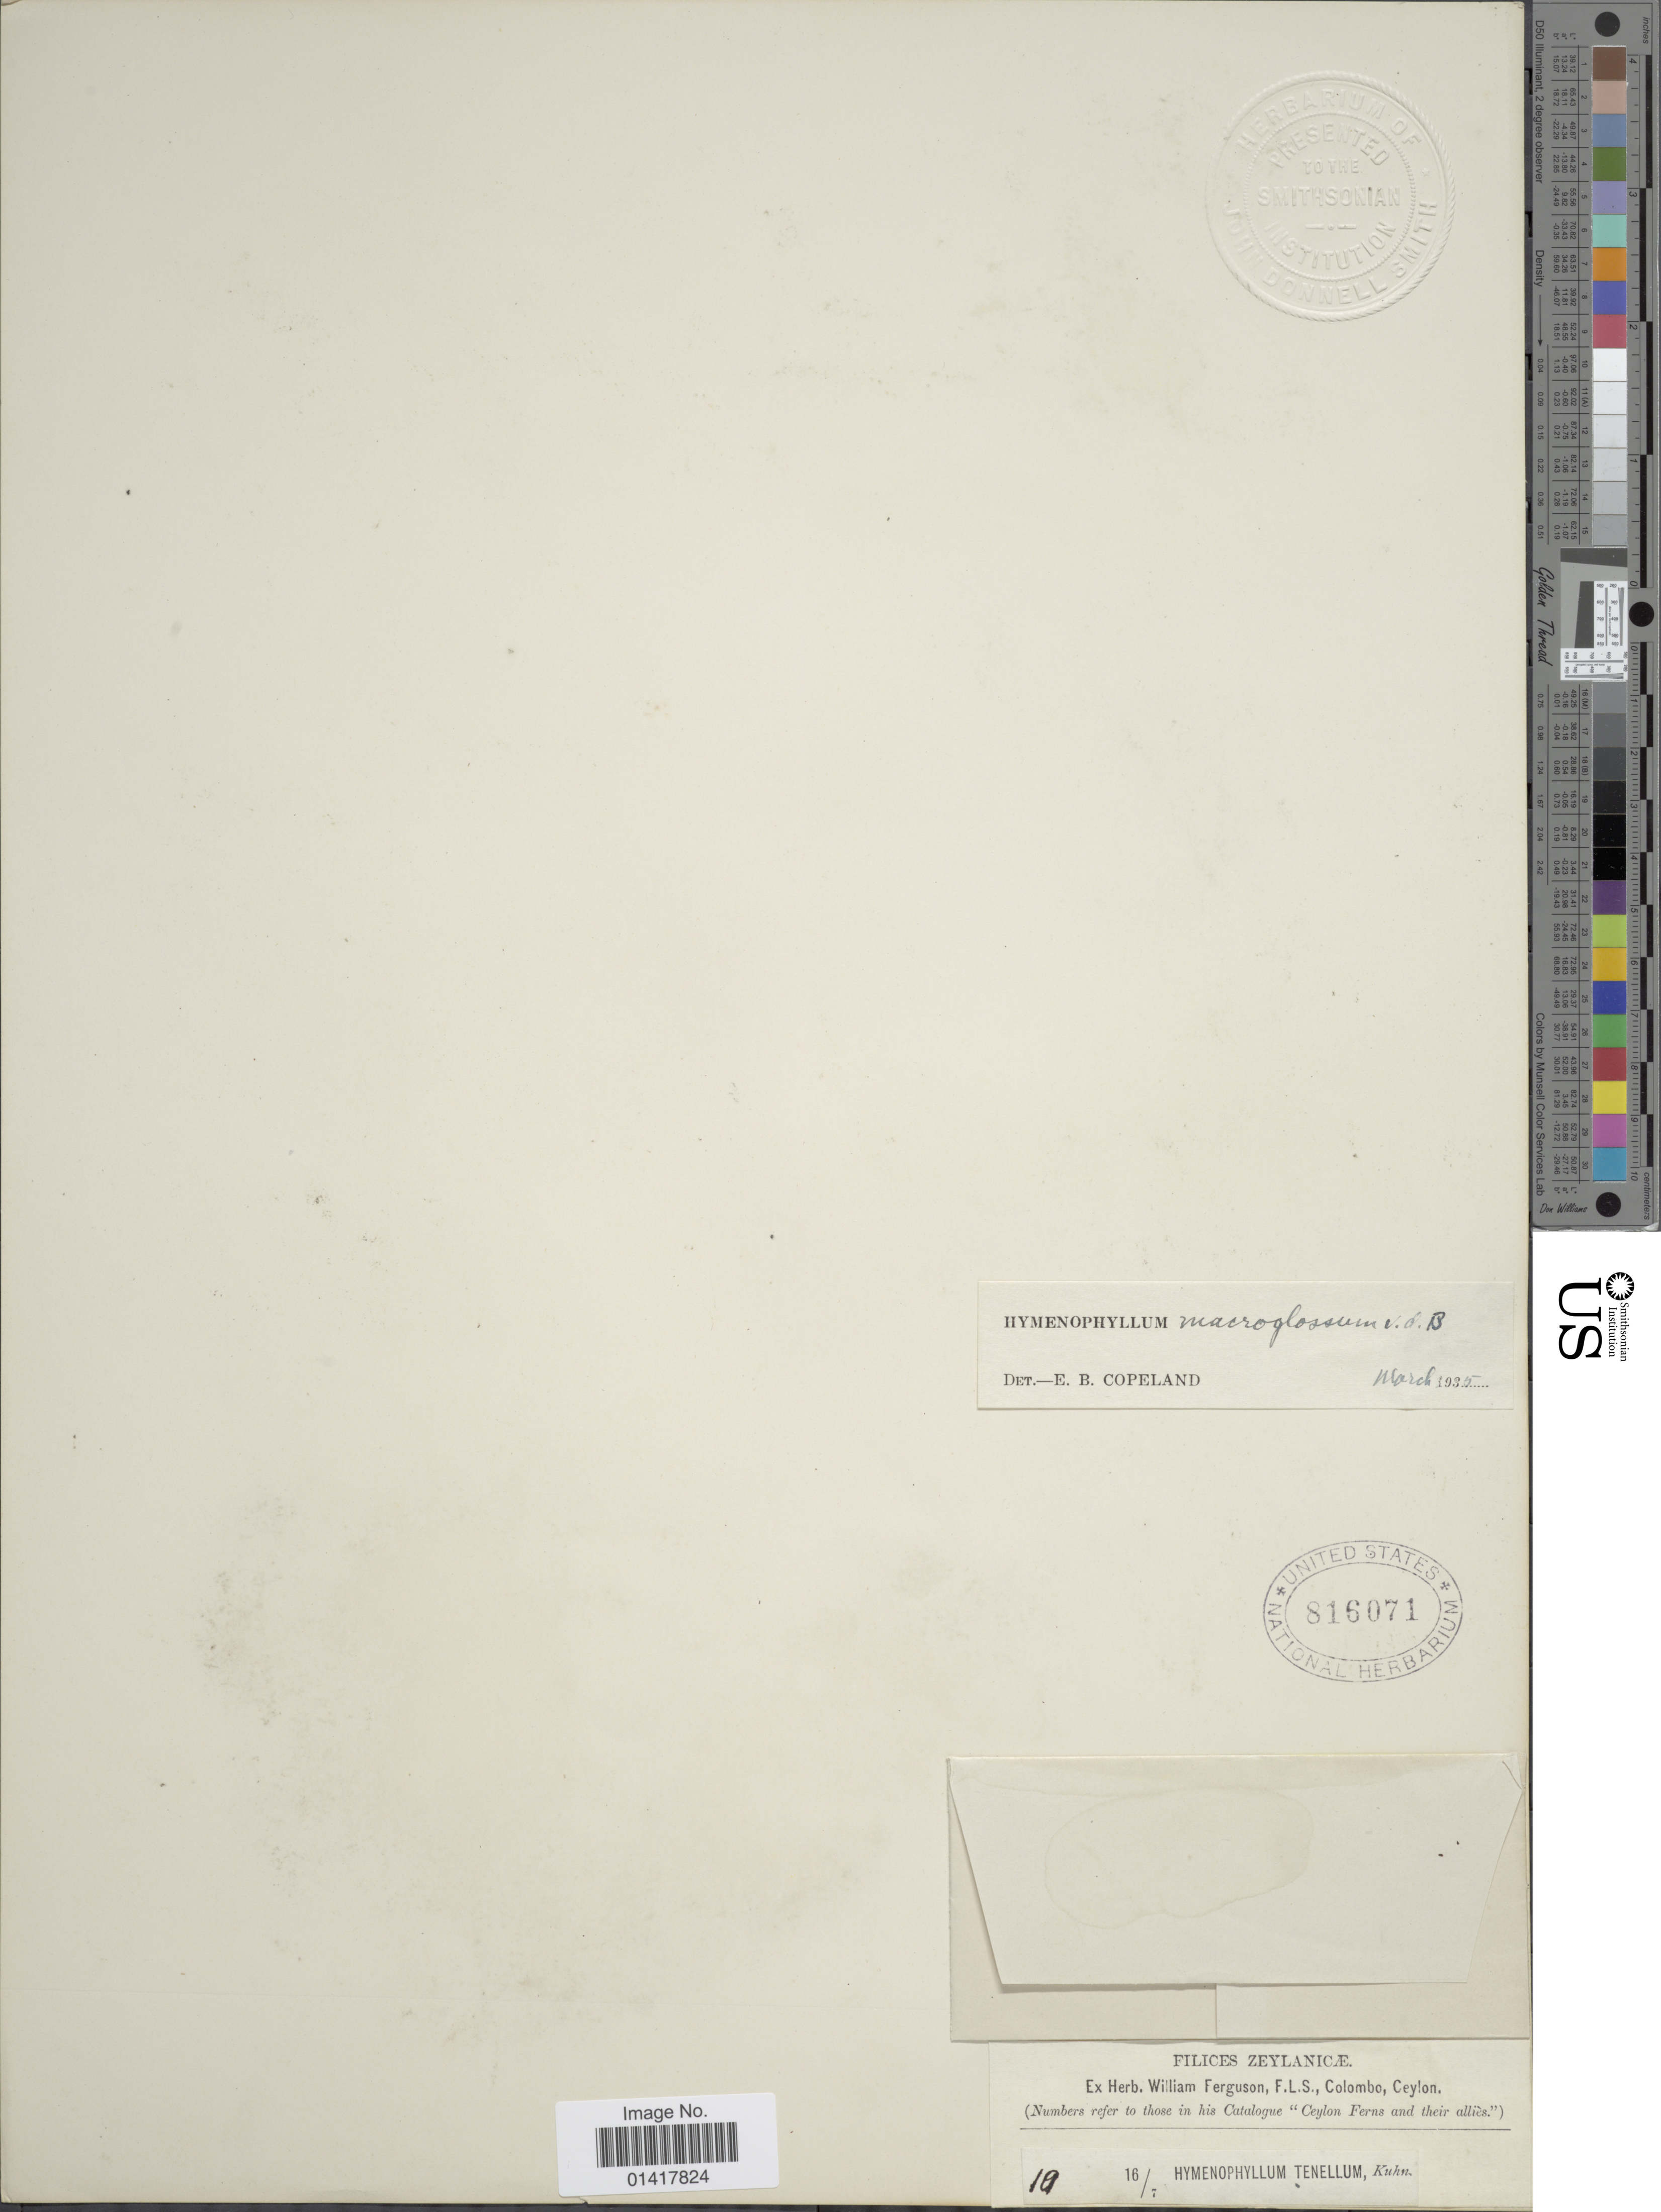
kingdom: Plantae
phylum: Tracheophyta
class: Polypodiopsida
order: Hymenophyllales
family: Hymenophyllaceae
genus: Hymenophyllum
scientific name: Hymenophyllum macroglossum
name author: Bosch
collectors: ex herb. W. Ferguson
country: Sri Lanka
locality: Ceylon, Colombo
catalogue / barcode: US 816071